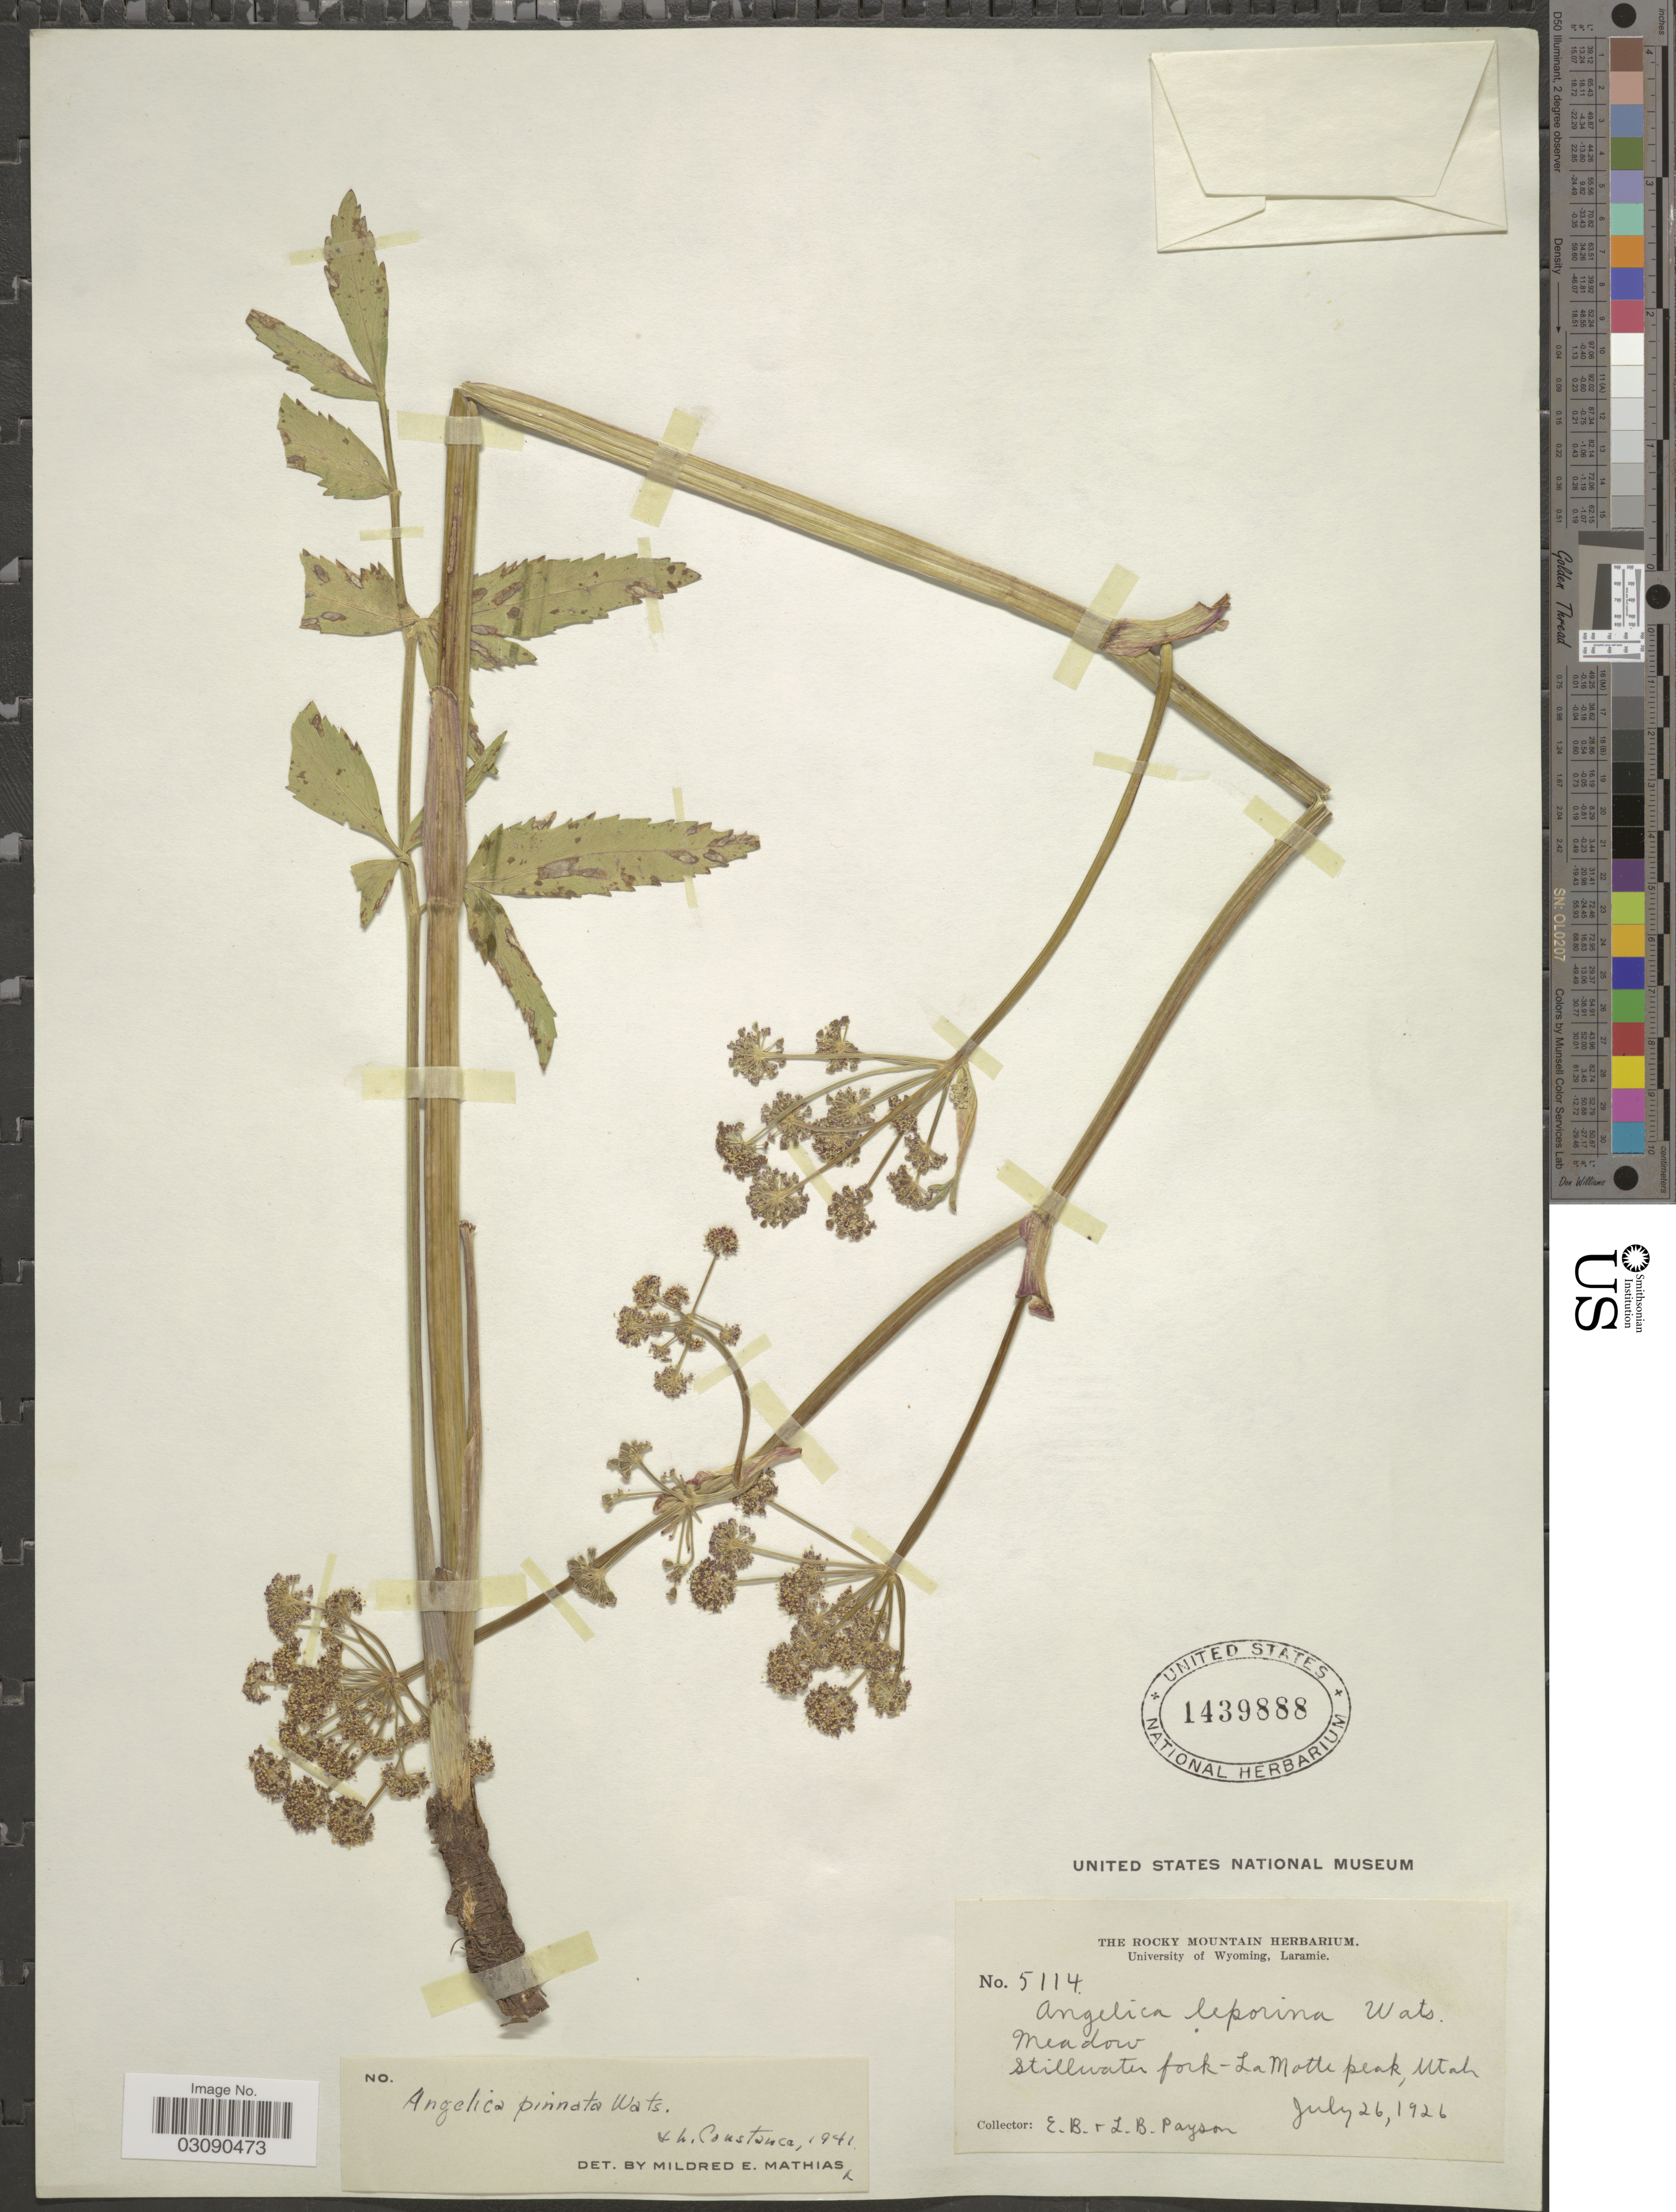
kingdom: Plantae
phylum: Tracheophyta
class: Magnoliopsida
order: Apiales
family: Apiaceae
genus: Angelica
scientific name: Angelica pinnata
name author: S. Watson in C. King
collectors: E. B. Payson & L. Payson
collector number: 5114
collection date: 1926-07-26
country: United States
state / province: Utah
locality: Sillwater fork - La Motte peak.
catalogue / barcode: US 1439888